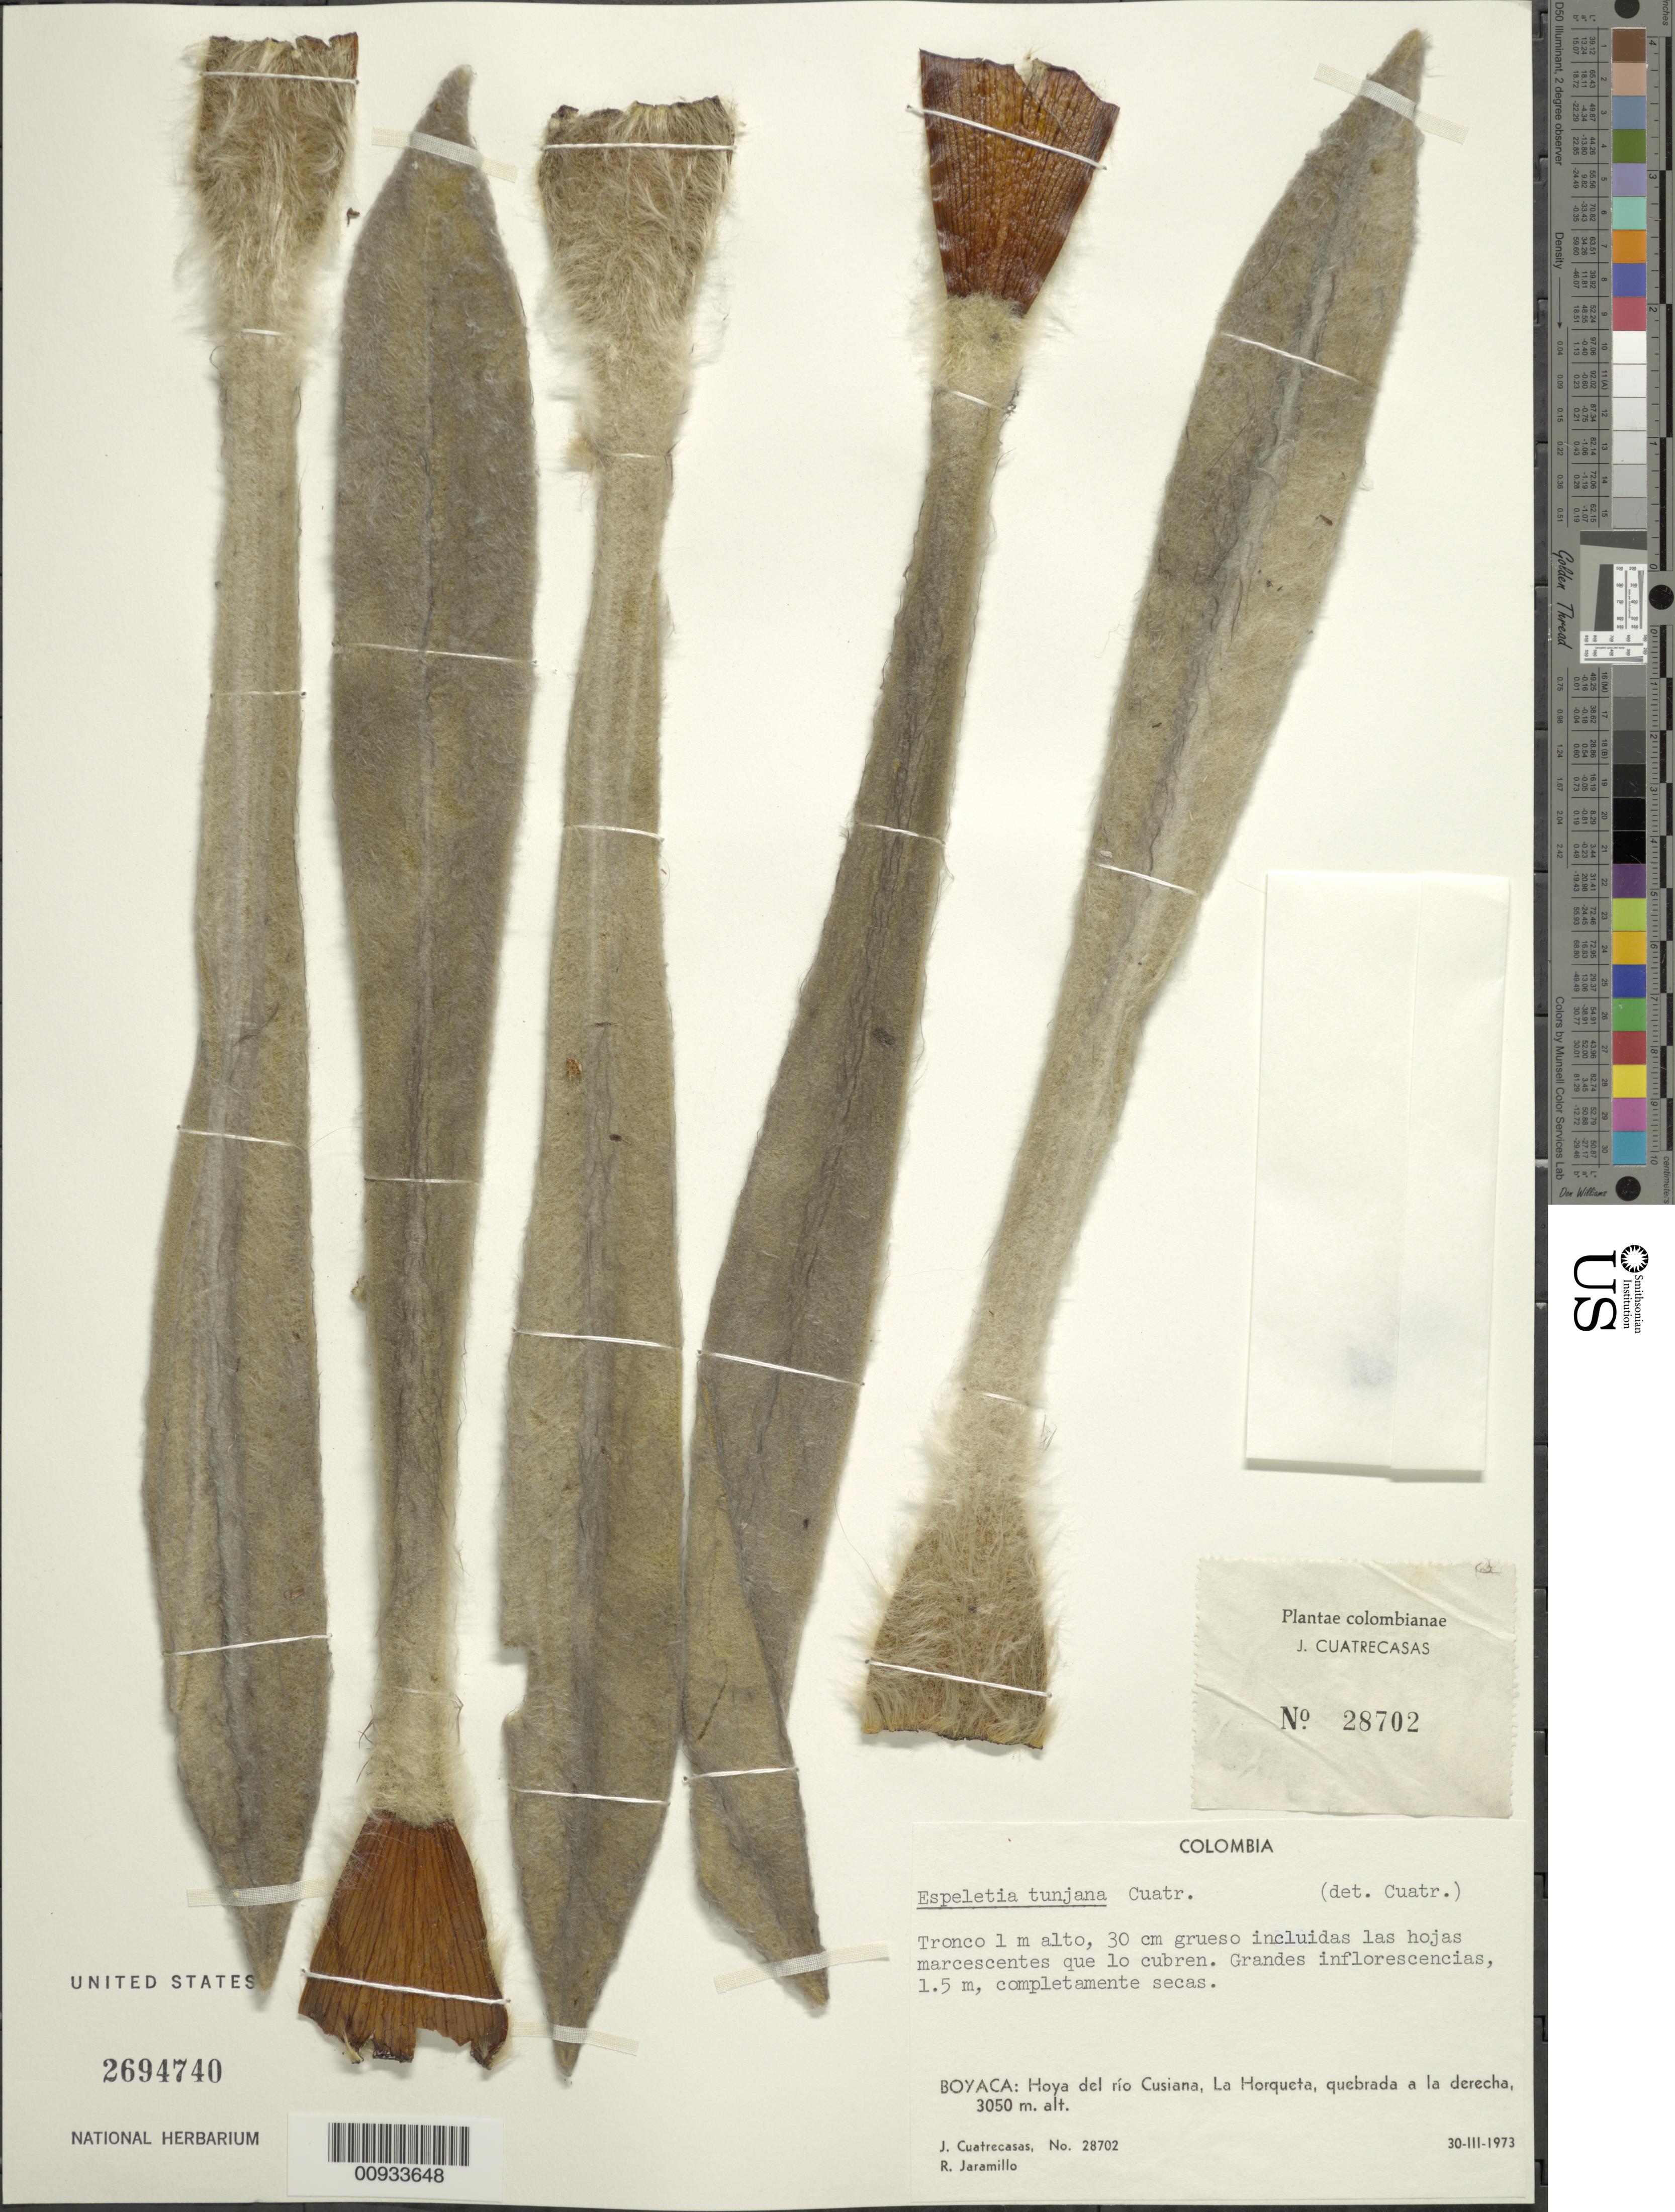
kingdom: Plantae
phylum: Tracheophyta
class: Magnoliopsida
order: Asterales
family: Asteraceae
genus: Espeletia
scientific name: Espeletia tunjana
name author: Cuatrec.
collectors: J. Cuatrecasas & R. Jaramillo M.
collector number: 28702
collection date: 1973-03-30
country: Colombia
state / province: Boyacá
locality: Hoya del Rio Cusiana, La Horqueta, quebrada a la derecha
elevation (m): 3050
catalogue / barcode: US 2694740